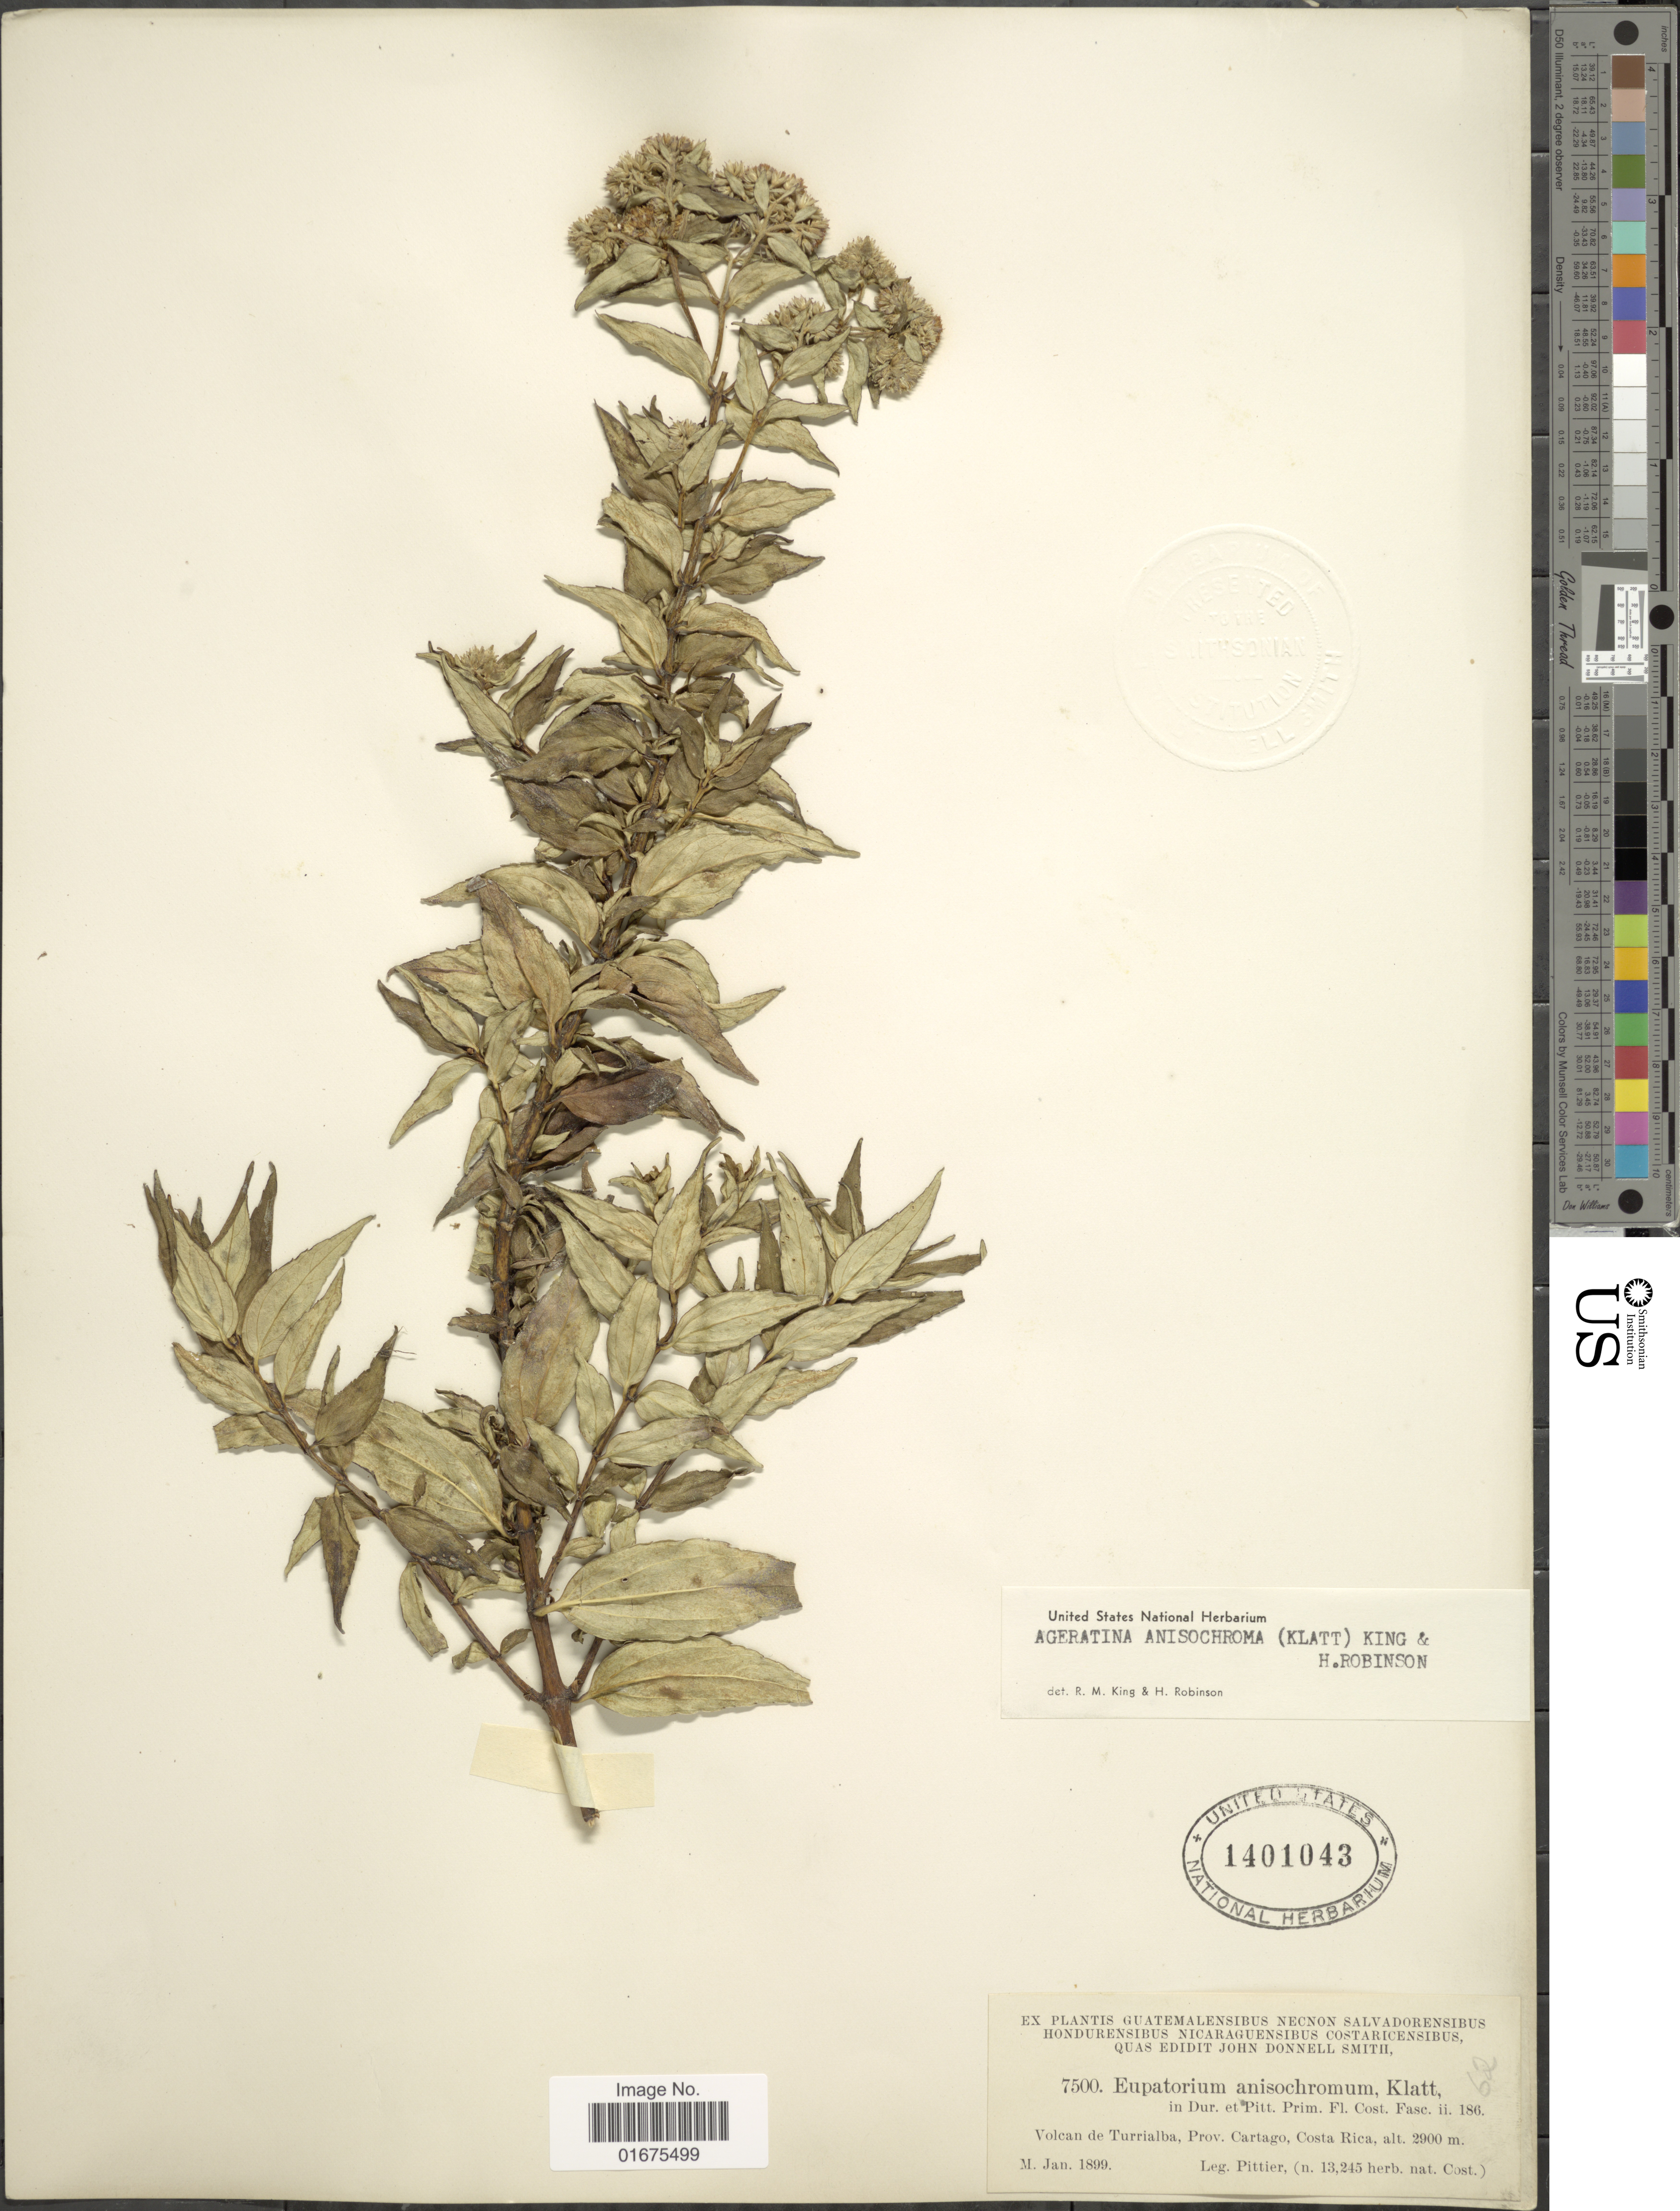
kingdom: Plantae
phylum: Tracheophyta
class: Magnoliopsida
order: Asterales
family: Asteraceae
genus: Ageratina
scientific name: Ageratina anisochroma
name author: (Klatt) R.M. King & H. Rob.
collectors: Pittier, --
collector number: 7500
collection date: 1899-01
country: Costa Rica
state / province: Cartago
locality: Volcan de Turrialba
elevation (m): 2900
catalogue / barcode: US 1401043